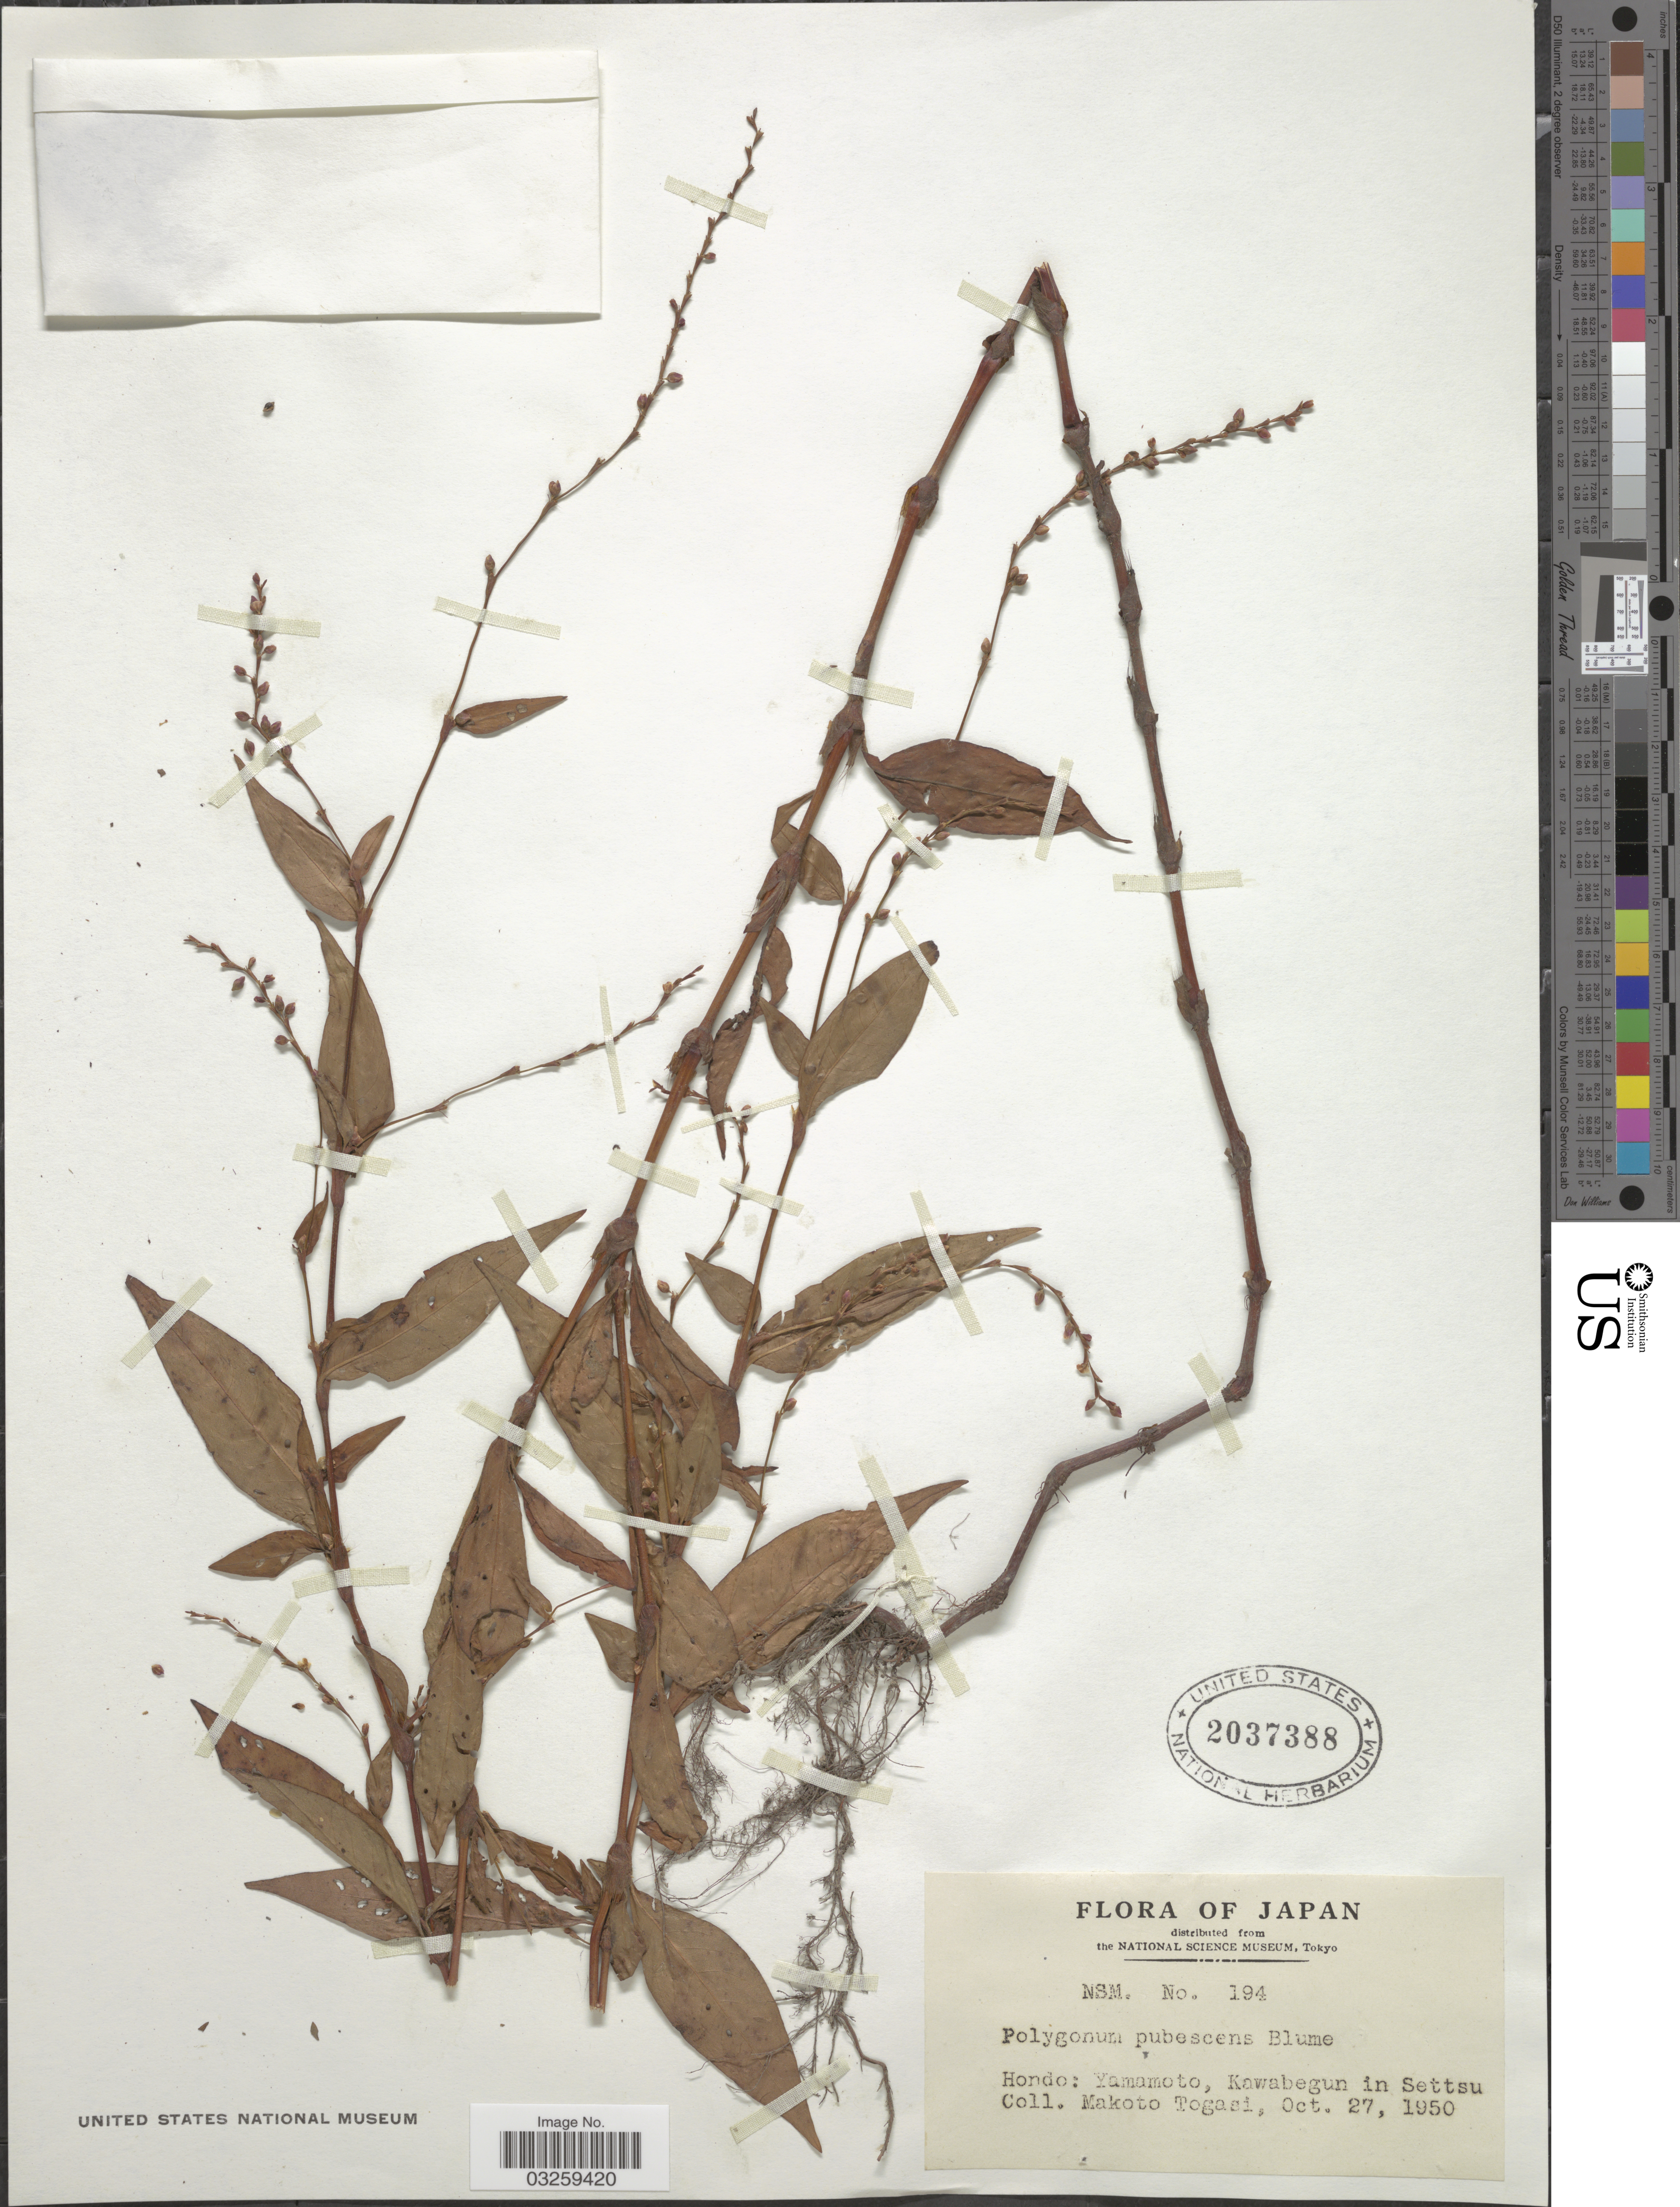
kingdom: Plantae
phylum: Tracheophyta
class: Magnoliopsida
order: Caryophyllales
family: Polygonaceae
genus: Polygonum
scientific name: Polygonum pubescens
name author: Blume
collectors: M. Togasi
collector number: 194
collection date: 1950-10-27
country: Japan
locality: Hondo: Yamamoto, Kawabegun in Settsu.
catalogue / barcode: US 2037388